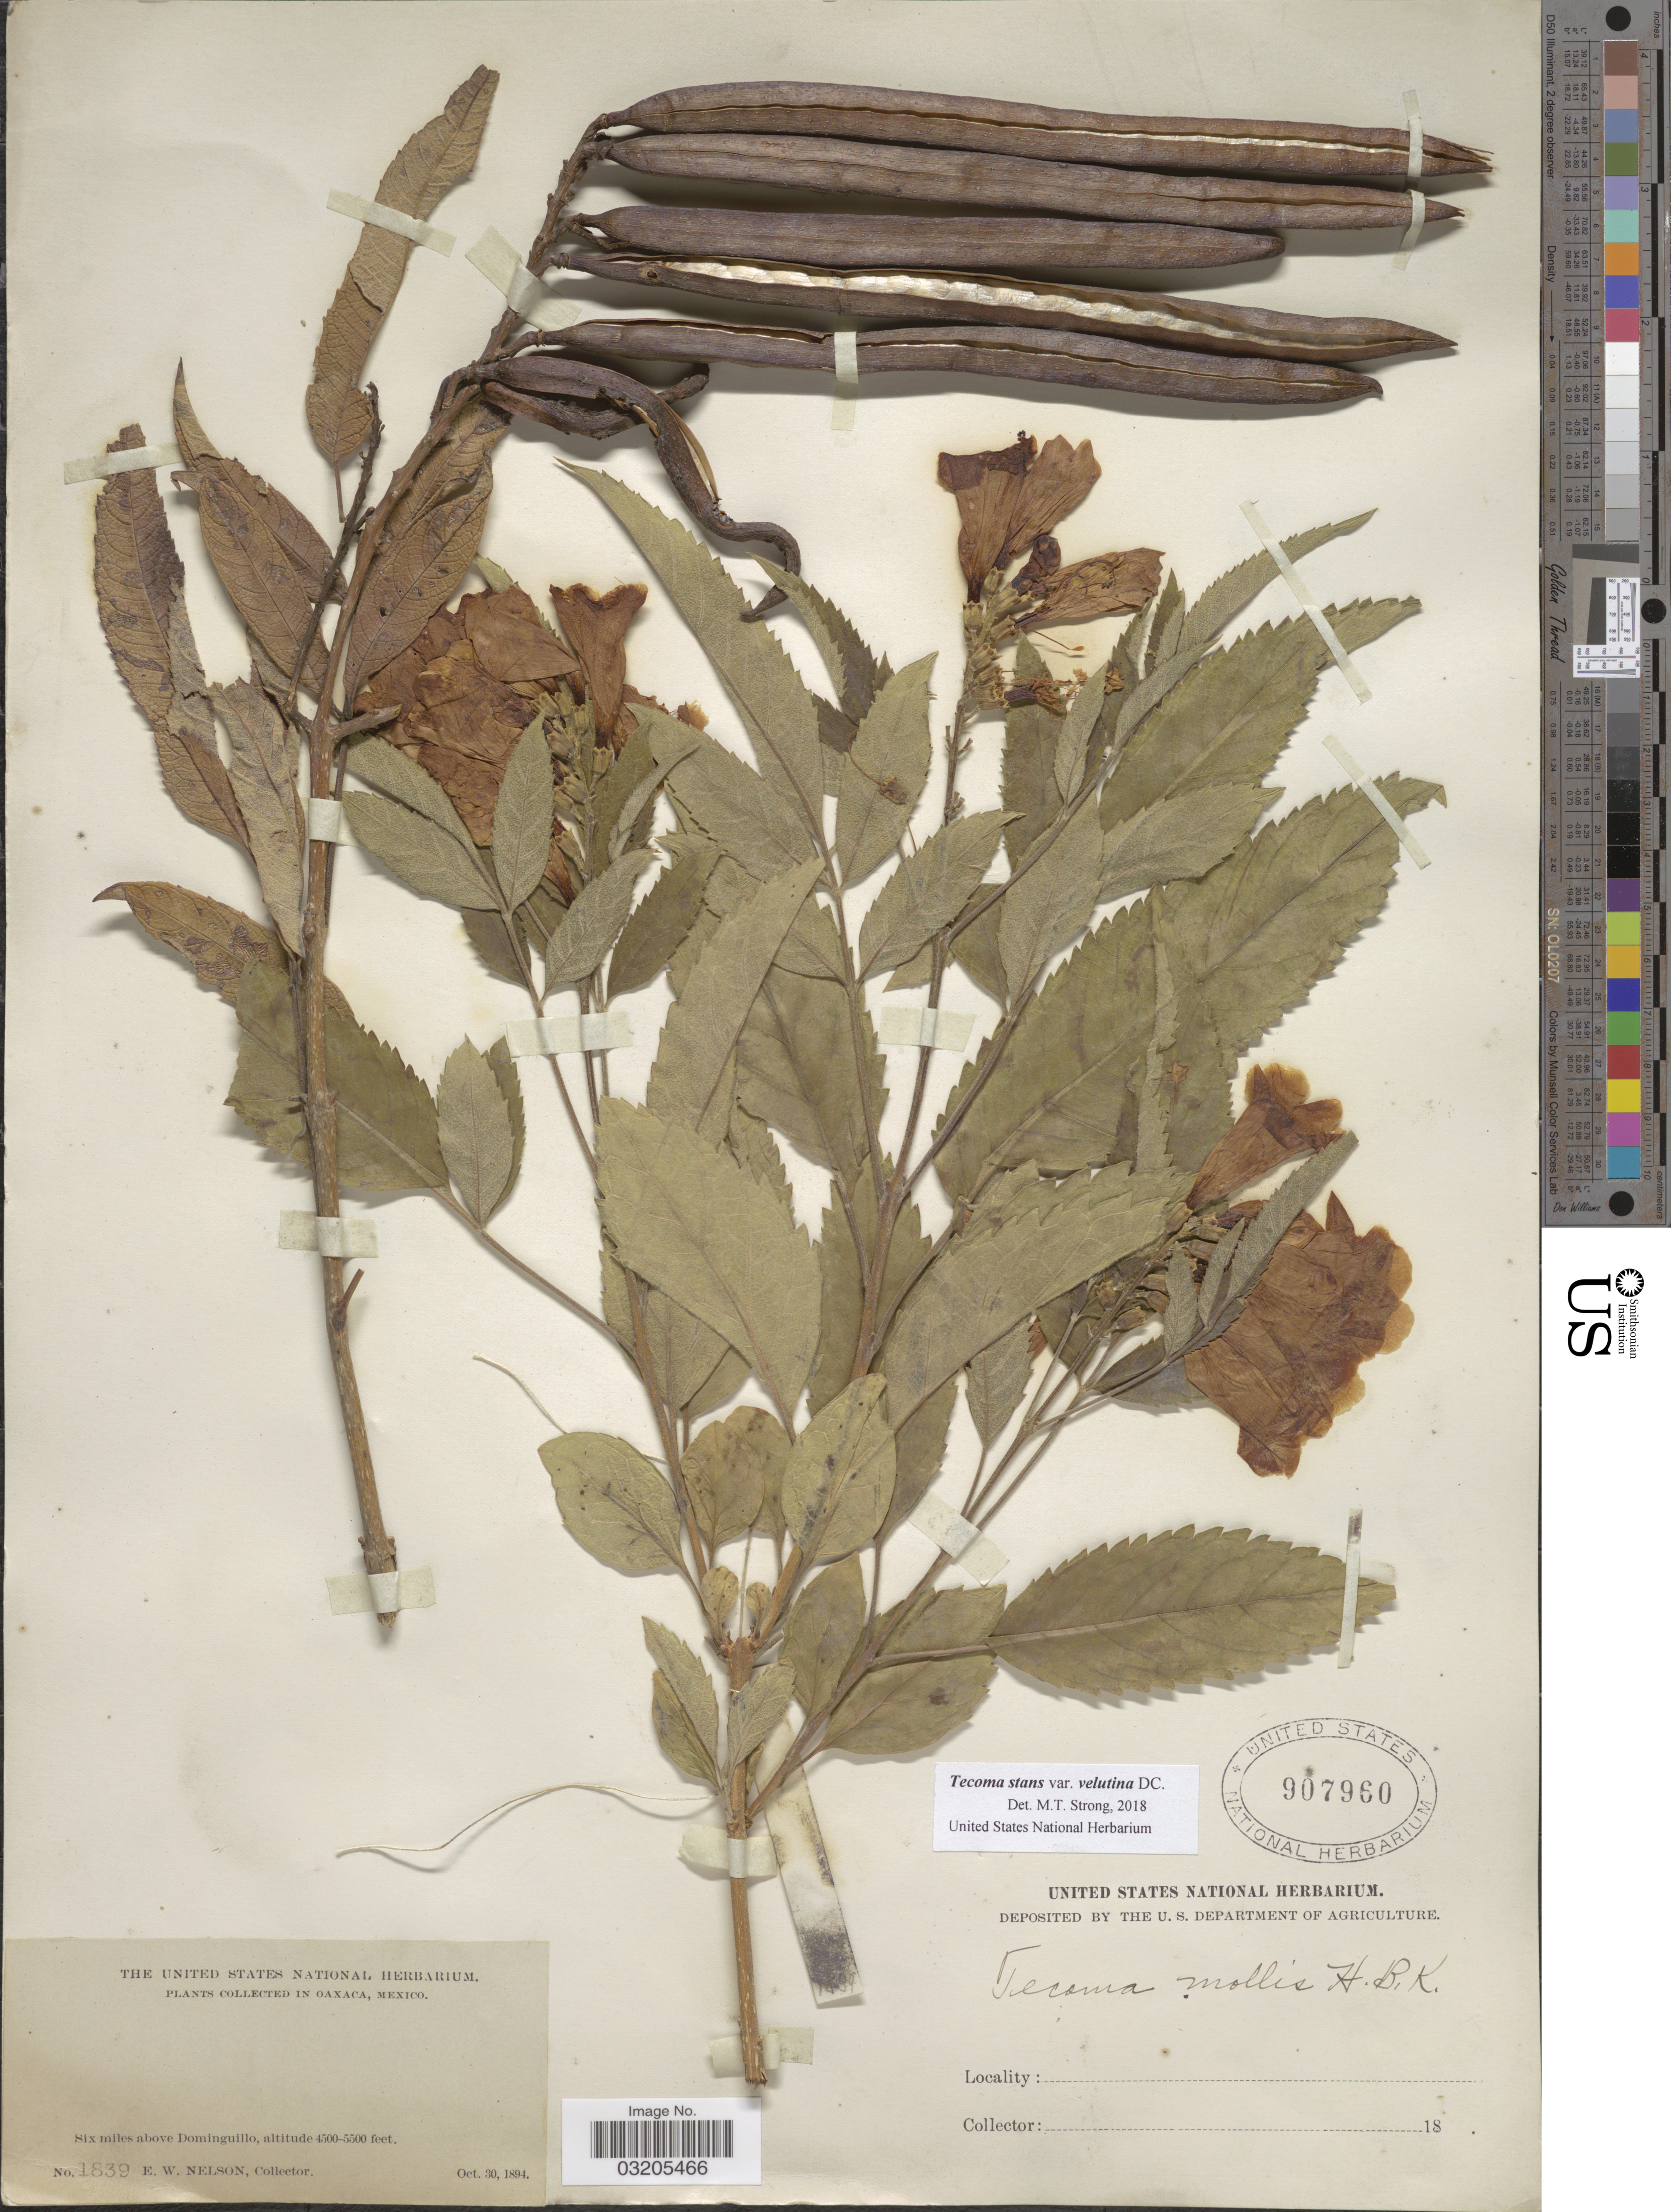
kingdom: Plantae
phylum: Tracheophyta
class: Magnoliopsida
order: Lamiales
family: Bignoniaceae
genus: Tecoma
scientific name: Tecoma stans var. velutina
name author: DC.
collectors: E. W. Nelson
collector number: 1839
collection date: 1894-10-30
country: Mexico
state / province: Oaxaca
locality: Six miles above Dominguillo.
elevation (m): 1372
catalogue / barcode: US 907960